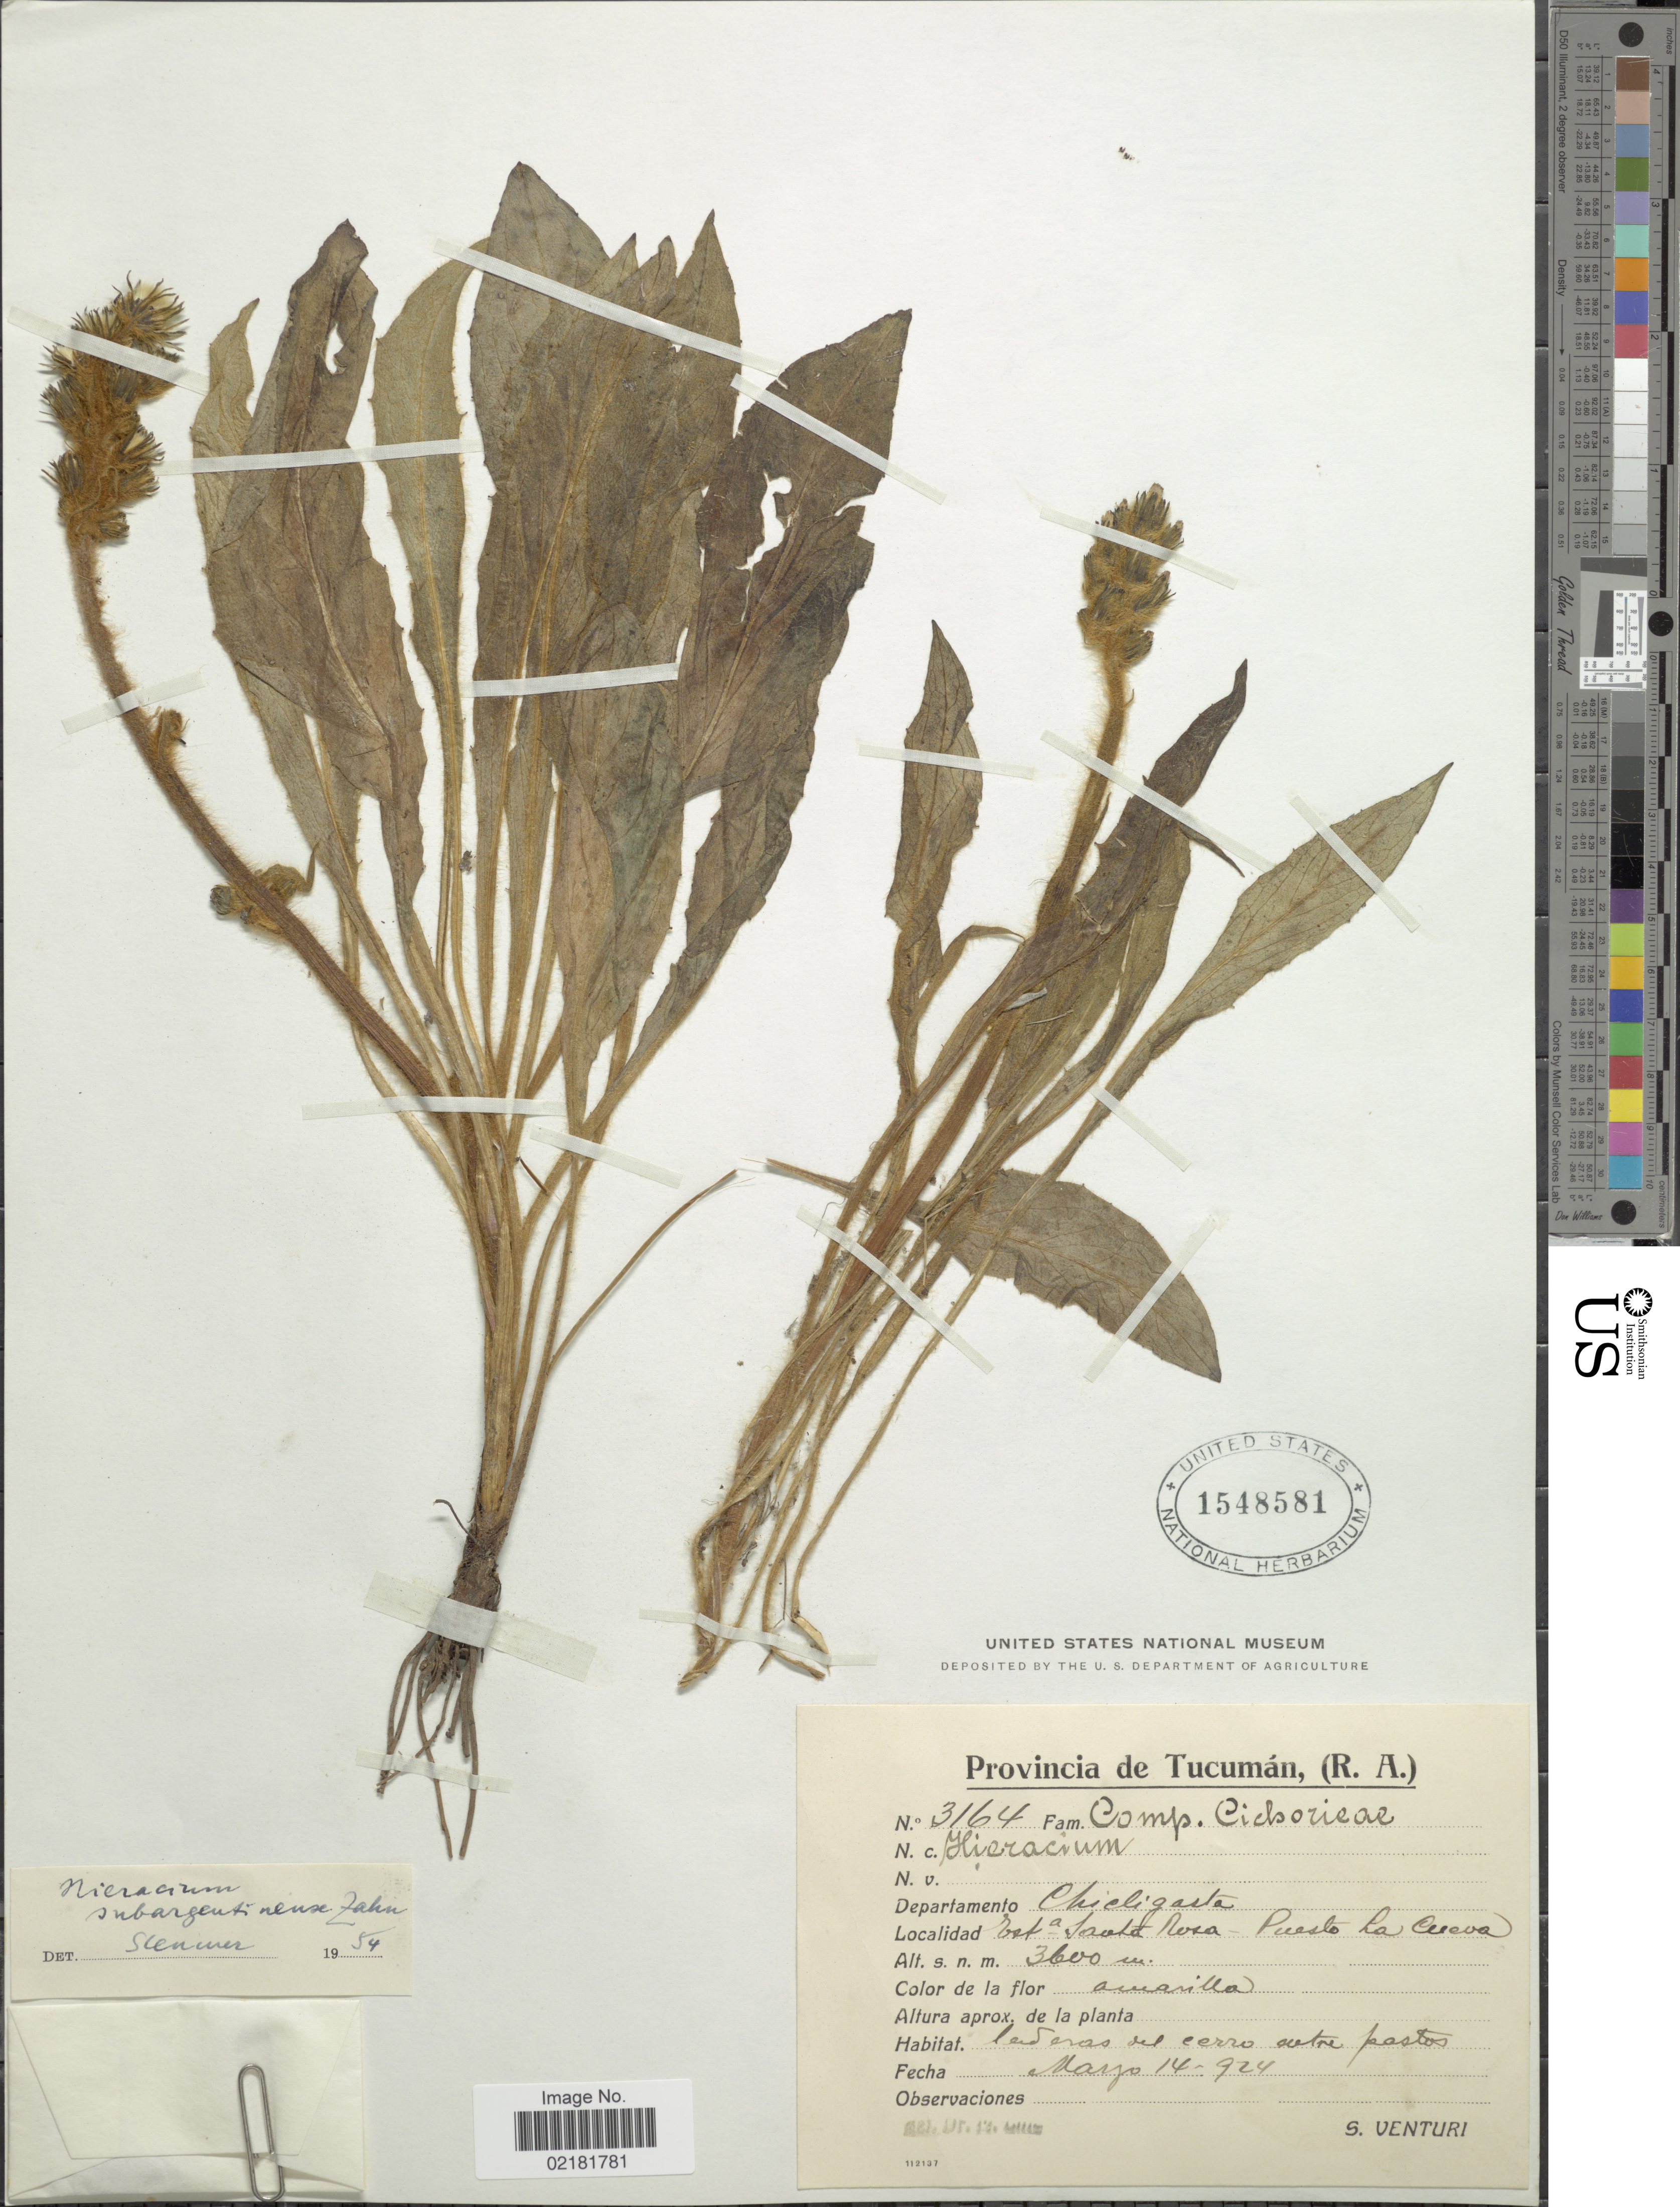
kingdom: Plantae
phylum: Tracheophyta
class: Magnoliopsida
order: Asterales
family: Asteraceae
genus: Hieracium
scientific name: Hieracium jubatum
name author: Fr.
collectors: S. Venturi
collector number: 3164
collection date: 1924-05-14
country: Argentina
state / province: Tucuman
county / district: Chicligasta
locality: Esta Santa Rosa-Puerto La Cueva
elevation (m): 3600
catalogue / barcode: US 1548581